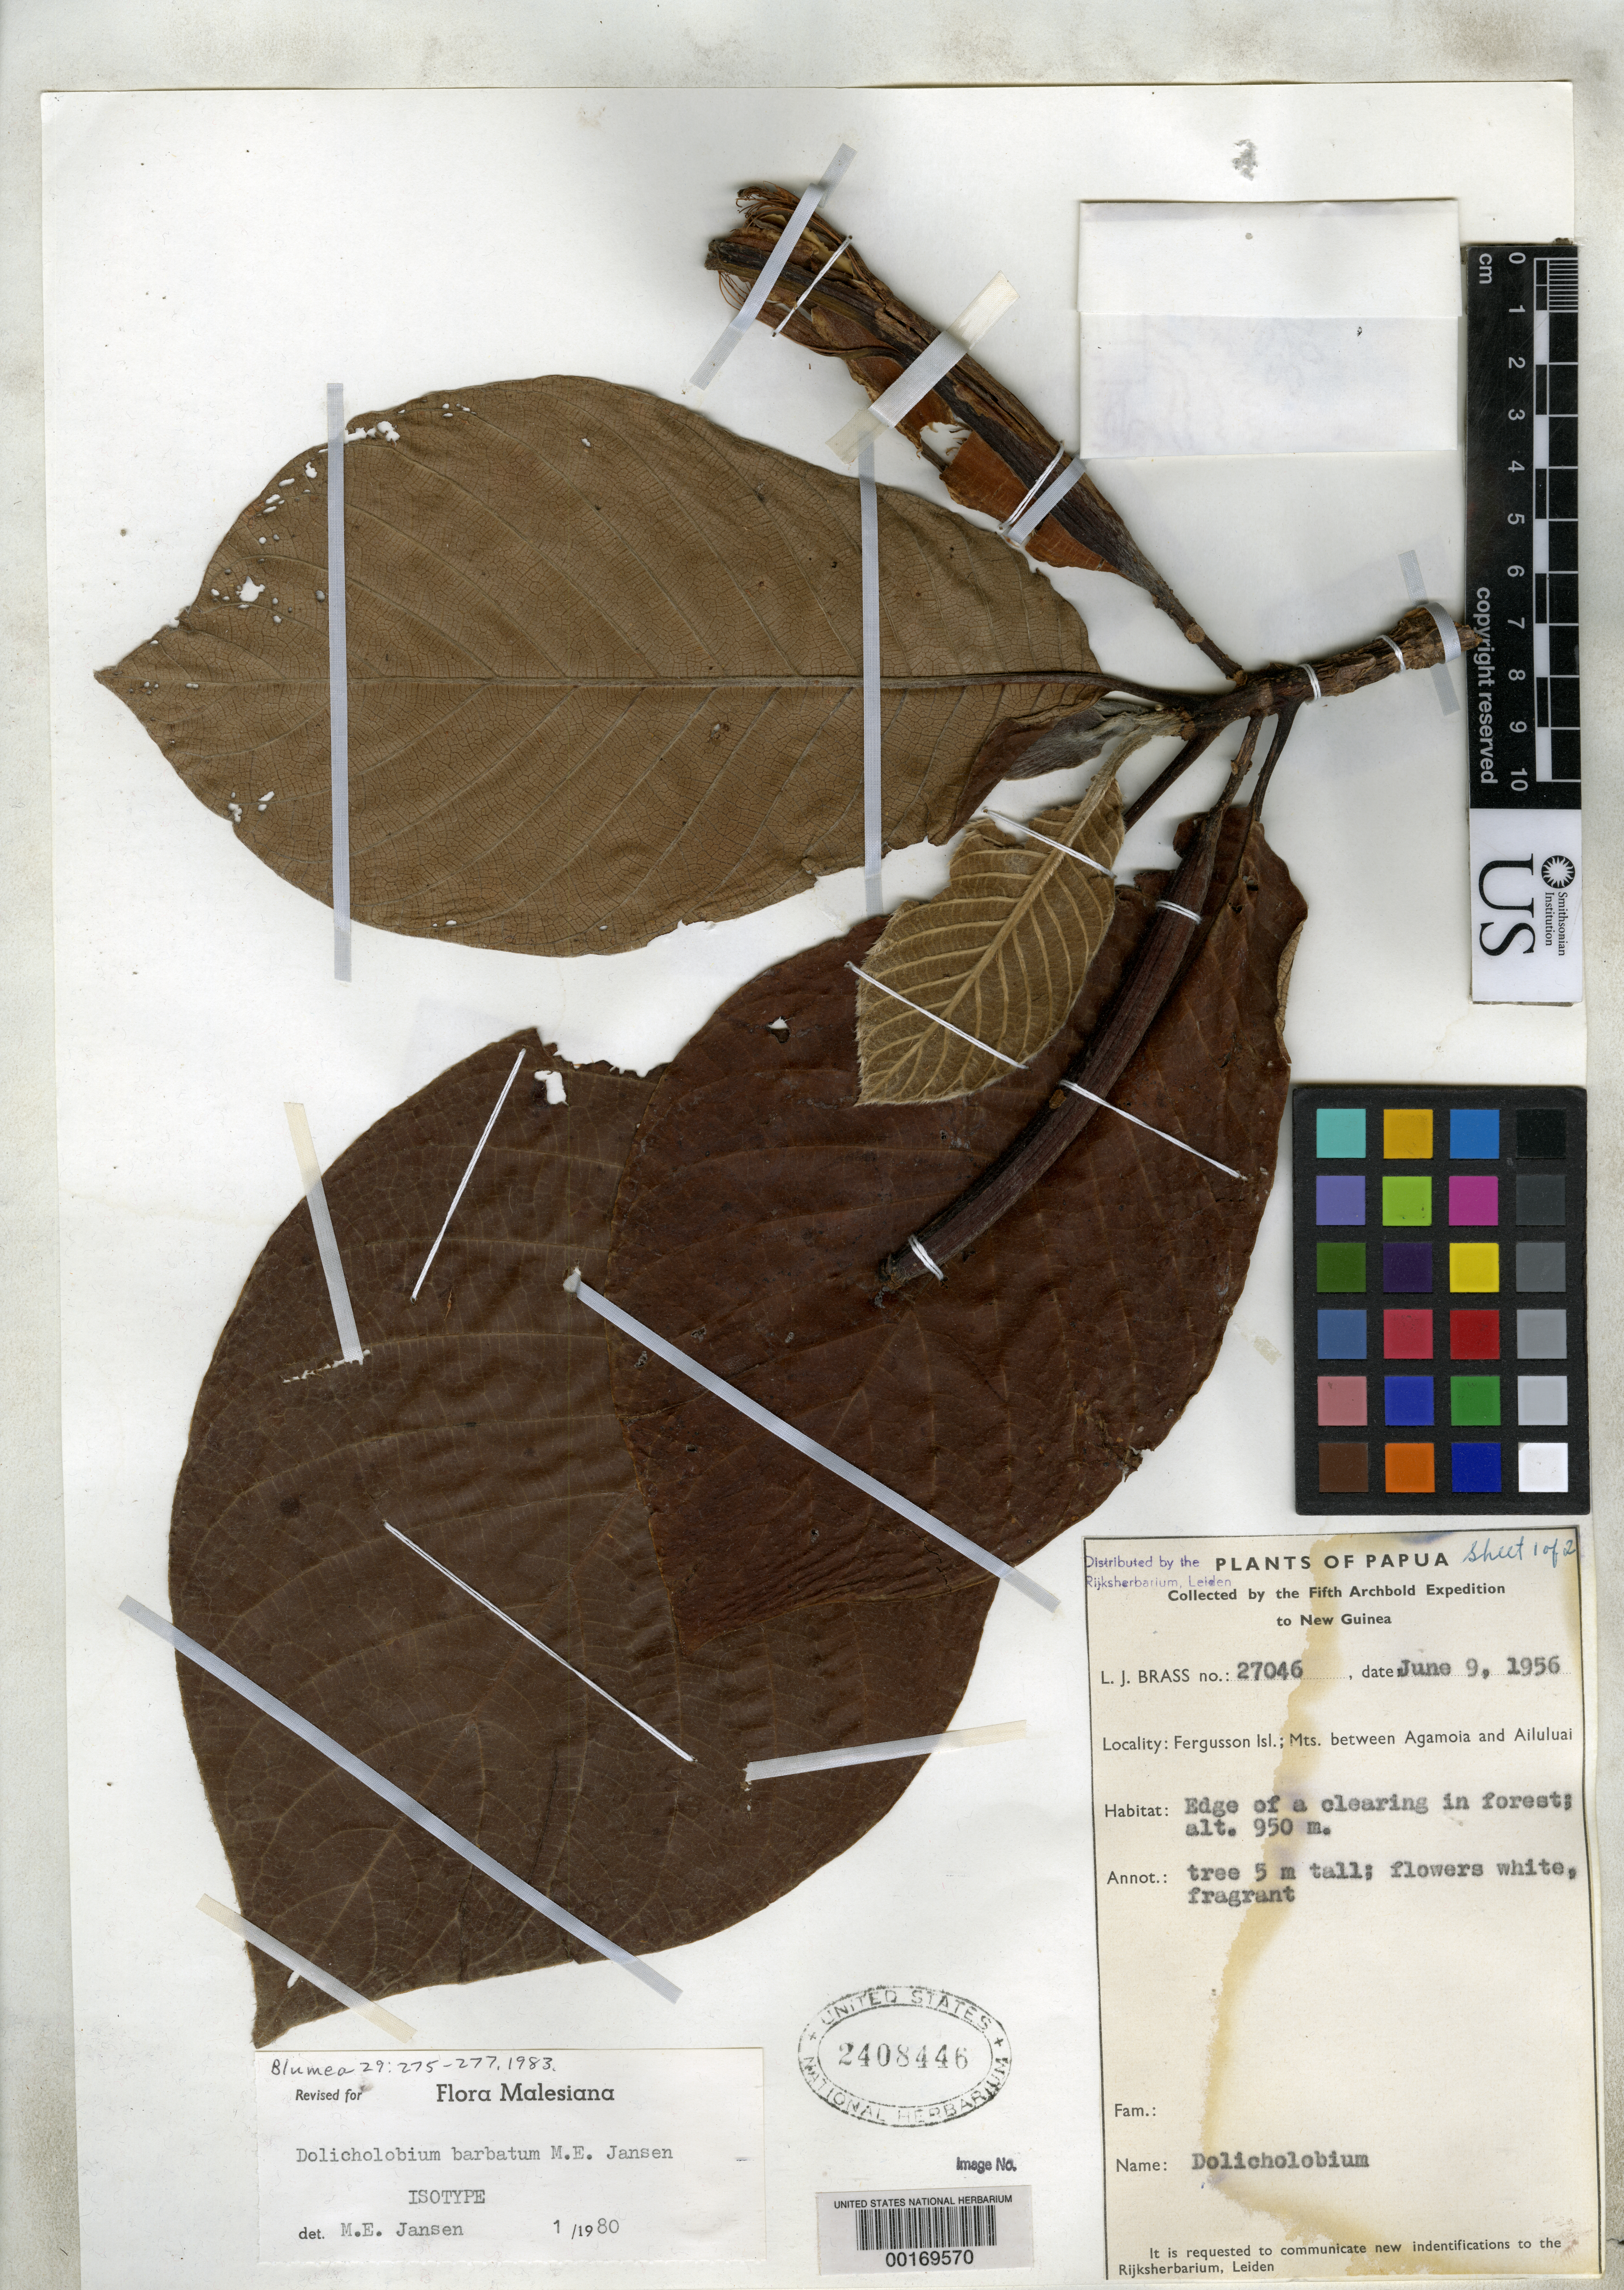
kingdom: Plantae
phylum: Tracheophyta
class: Magnoliopsida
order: Gentianales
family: Rubiaceae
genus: Dolicholobium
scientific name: Dolicholobium barbatum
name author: M. E. Jansen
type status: Isotype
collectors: L. J. Brass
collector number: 27046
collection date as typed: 09 Jun 1956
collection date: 1956-06-09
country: Papua New Guinea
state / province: Milne Bay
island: Fergusson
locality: Mountains between Agamoia and Ailuluai.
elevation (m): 950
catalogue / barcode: US 2408446